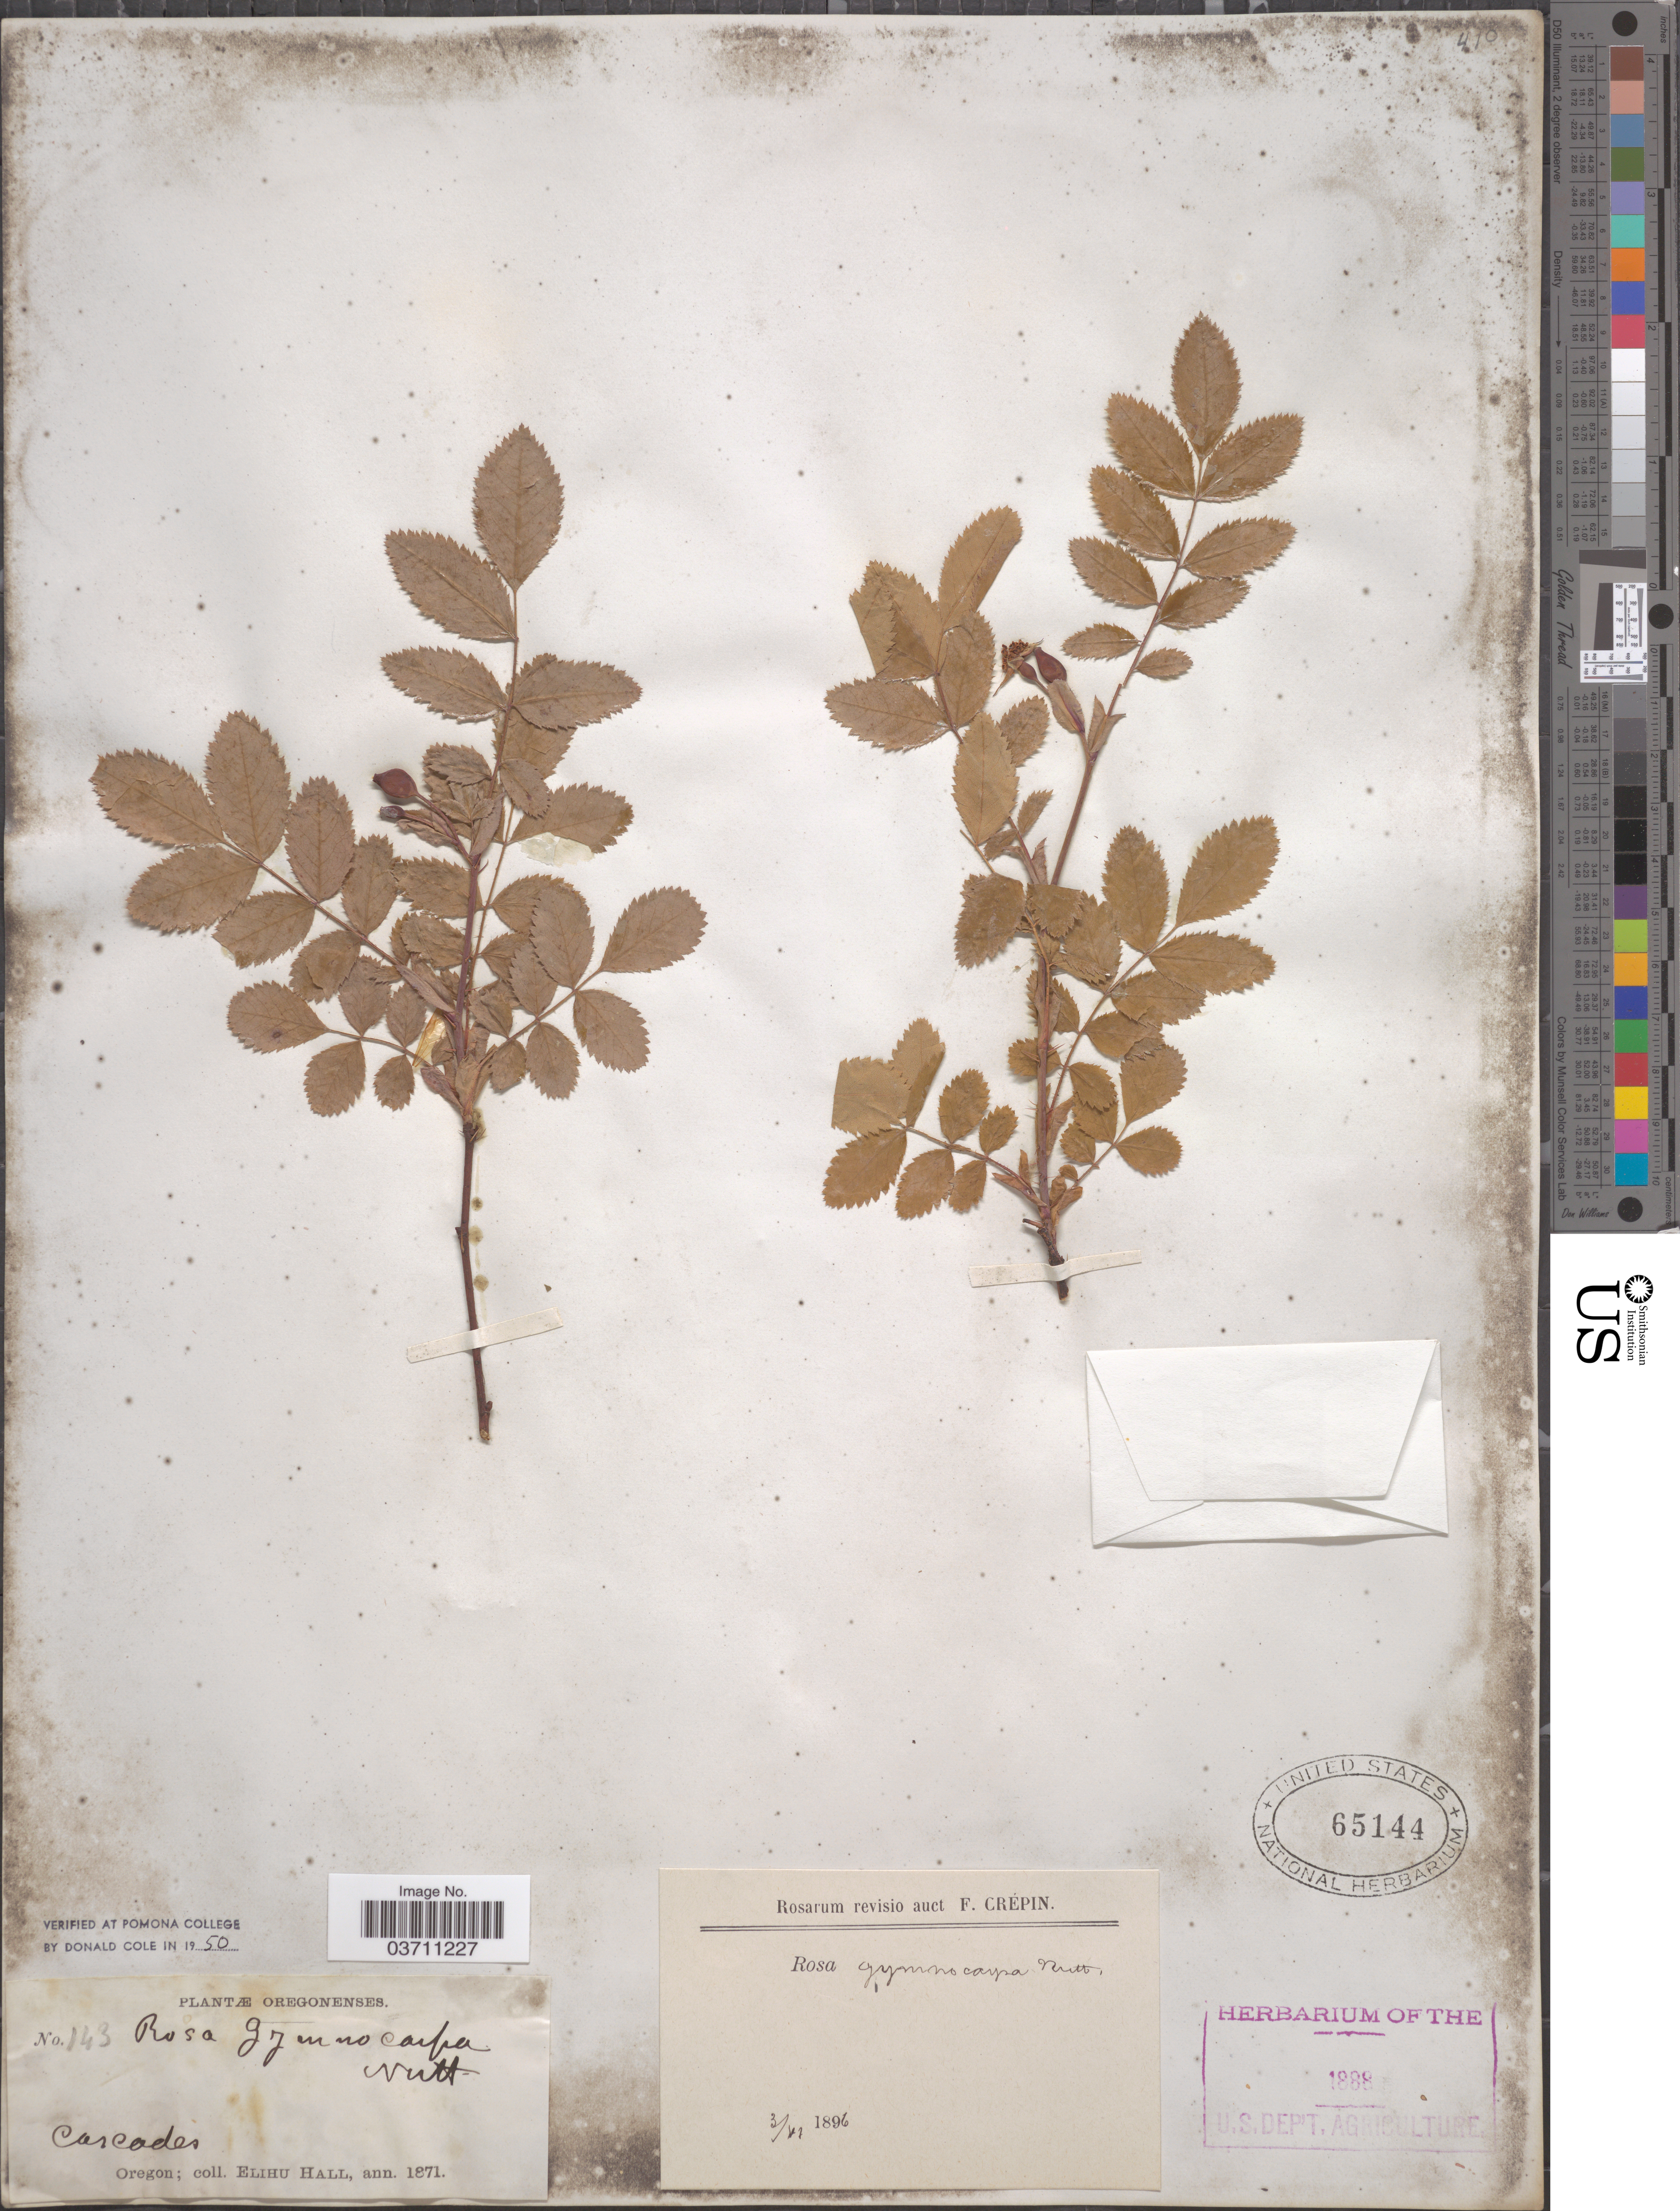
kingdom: Plantae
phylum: Tracheophyta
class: Magnoliopsida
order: Rosales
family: Rosaceae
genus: Rosa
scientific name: Rosa gymnocarpa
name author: Nutt.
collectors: E. Hall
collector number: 143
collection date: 1871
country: United States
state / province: Oregon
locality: Cascades.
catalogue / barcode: US 65144